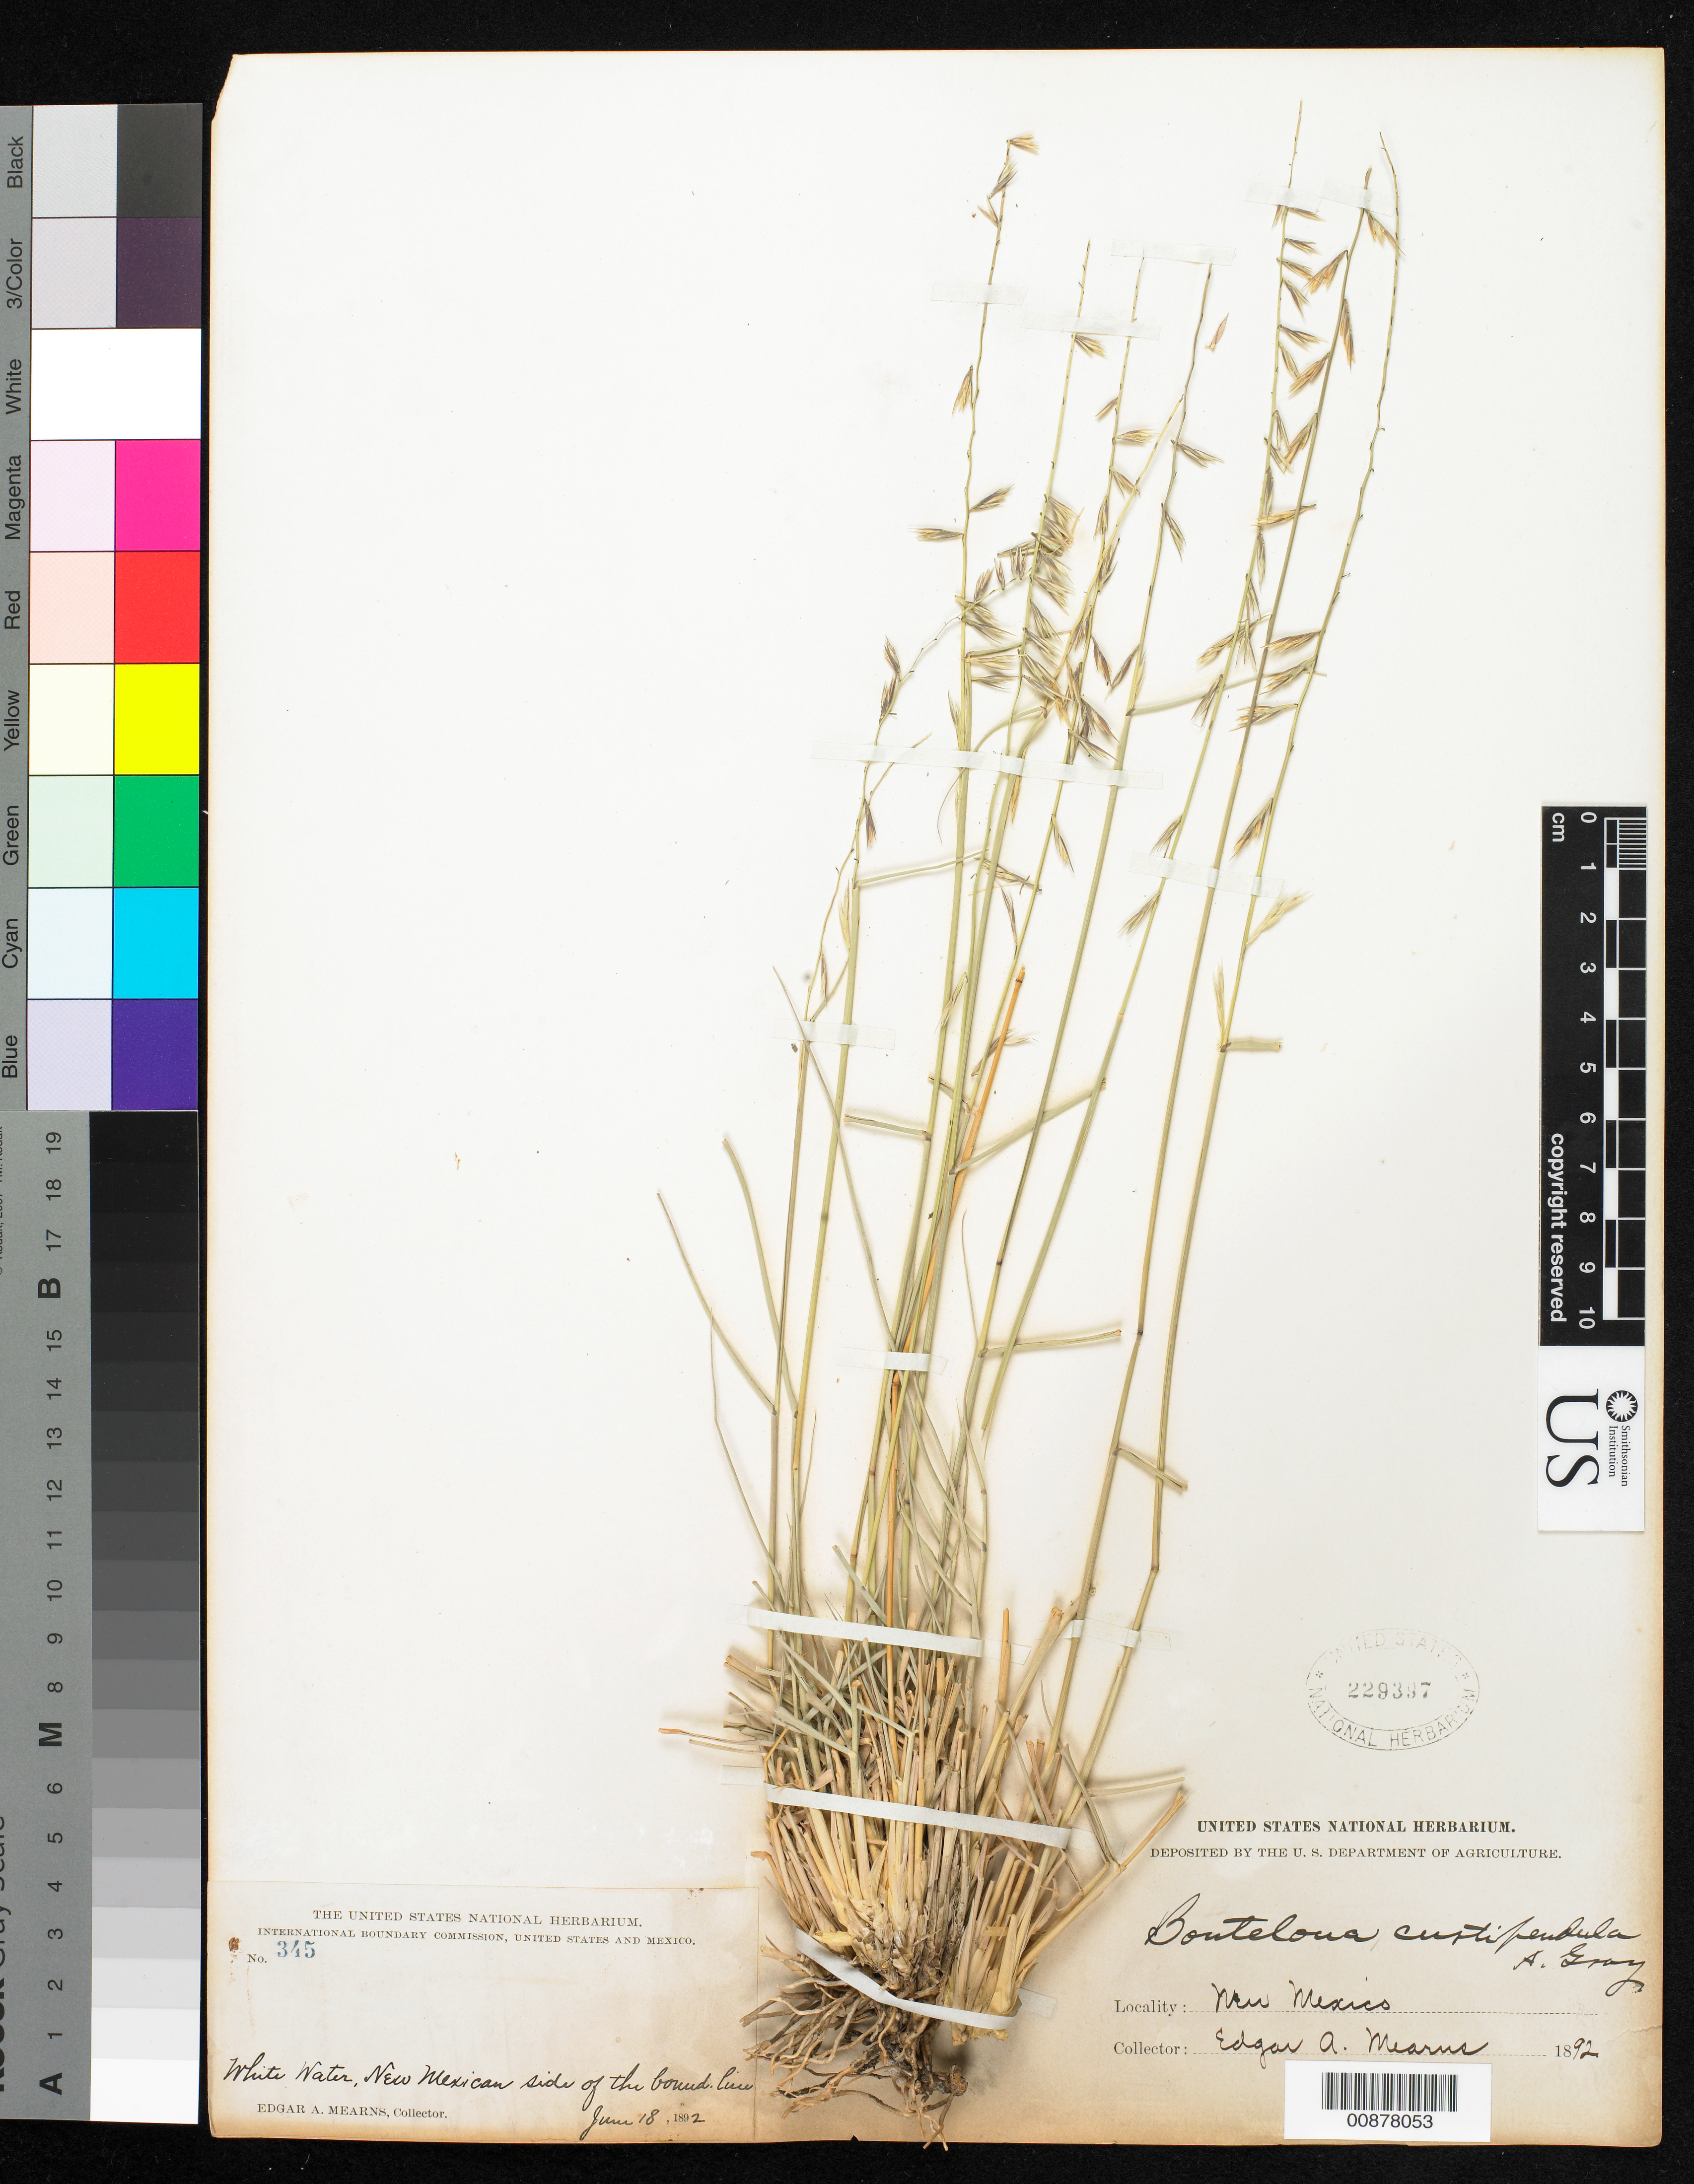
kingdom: Plantae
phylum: Tracheophyta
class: Liliopsida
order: Poales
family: Poaceae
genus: Bouteloua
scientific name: Bouteloua curtipendula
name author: (Michx.) Torr.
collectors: E. A. Mearns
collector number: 345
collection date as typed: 18 Jun 1892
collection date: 1892-06-18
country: United States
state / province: New Mexico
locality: White Water, New Mexican side of the Boundary Line.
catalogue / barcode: US 229397